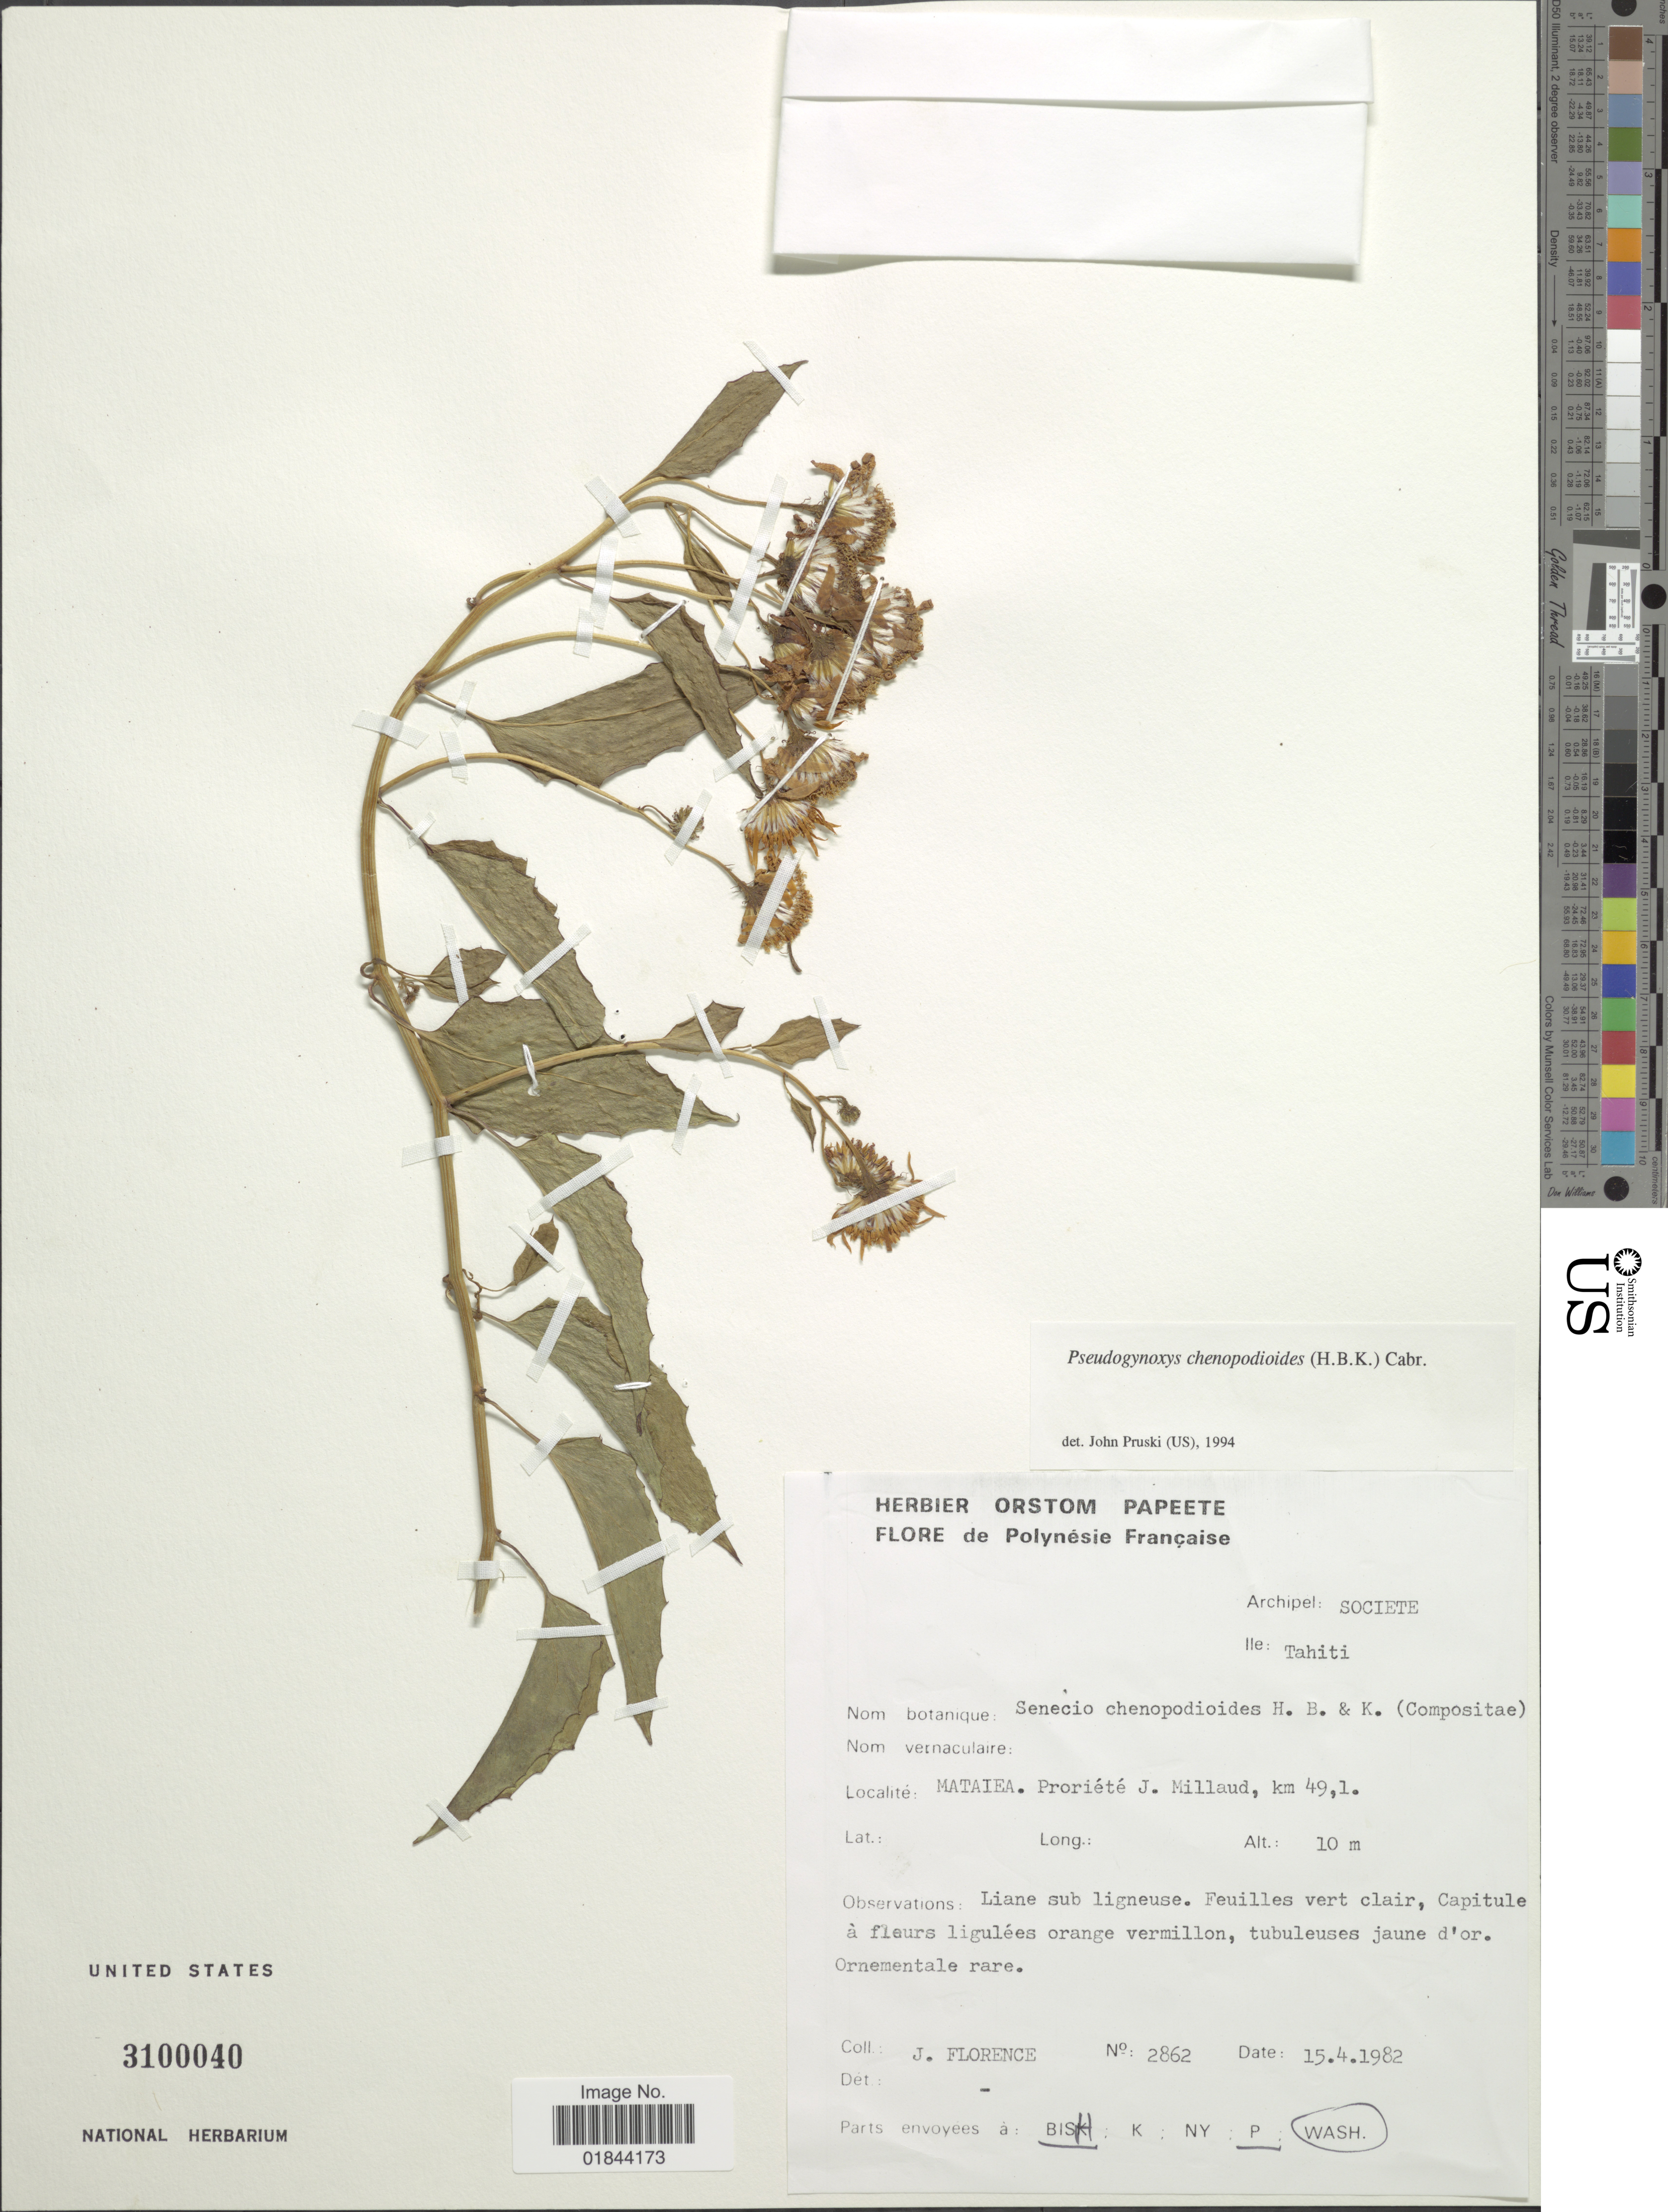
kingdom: Plantae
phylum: Tracheophyta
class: Magnoliopsida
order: Asterales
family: Asteraceae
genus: Pseudogynoxys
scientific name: Pseudogynoxys chenopodioides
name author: (Kunth) Cabrera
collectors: J. Florence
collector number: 2862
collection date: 1982-04-15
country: French Polynesia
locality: Tahiti, Mataiea. Proriete J. Millaud, km 49.1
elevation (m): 10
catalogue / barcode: US 3100040